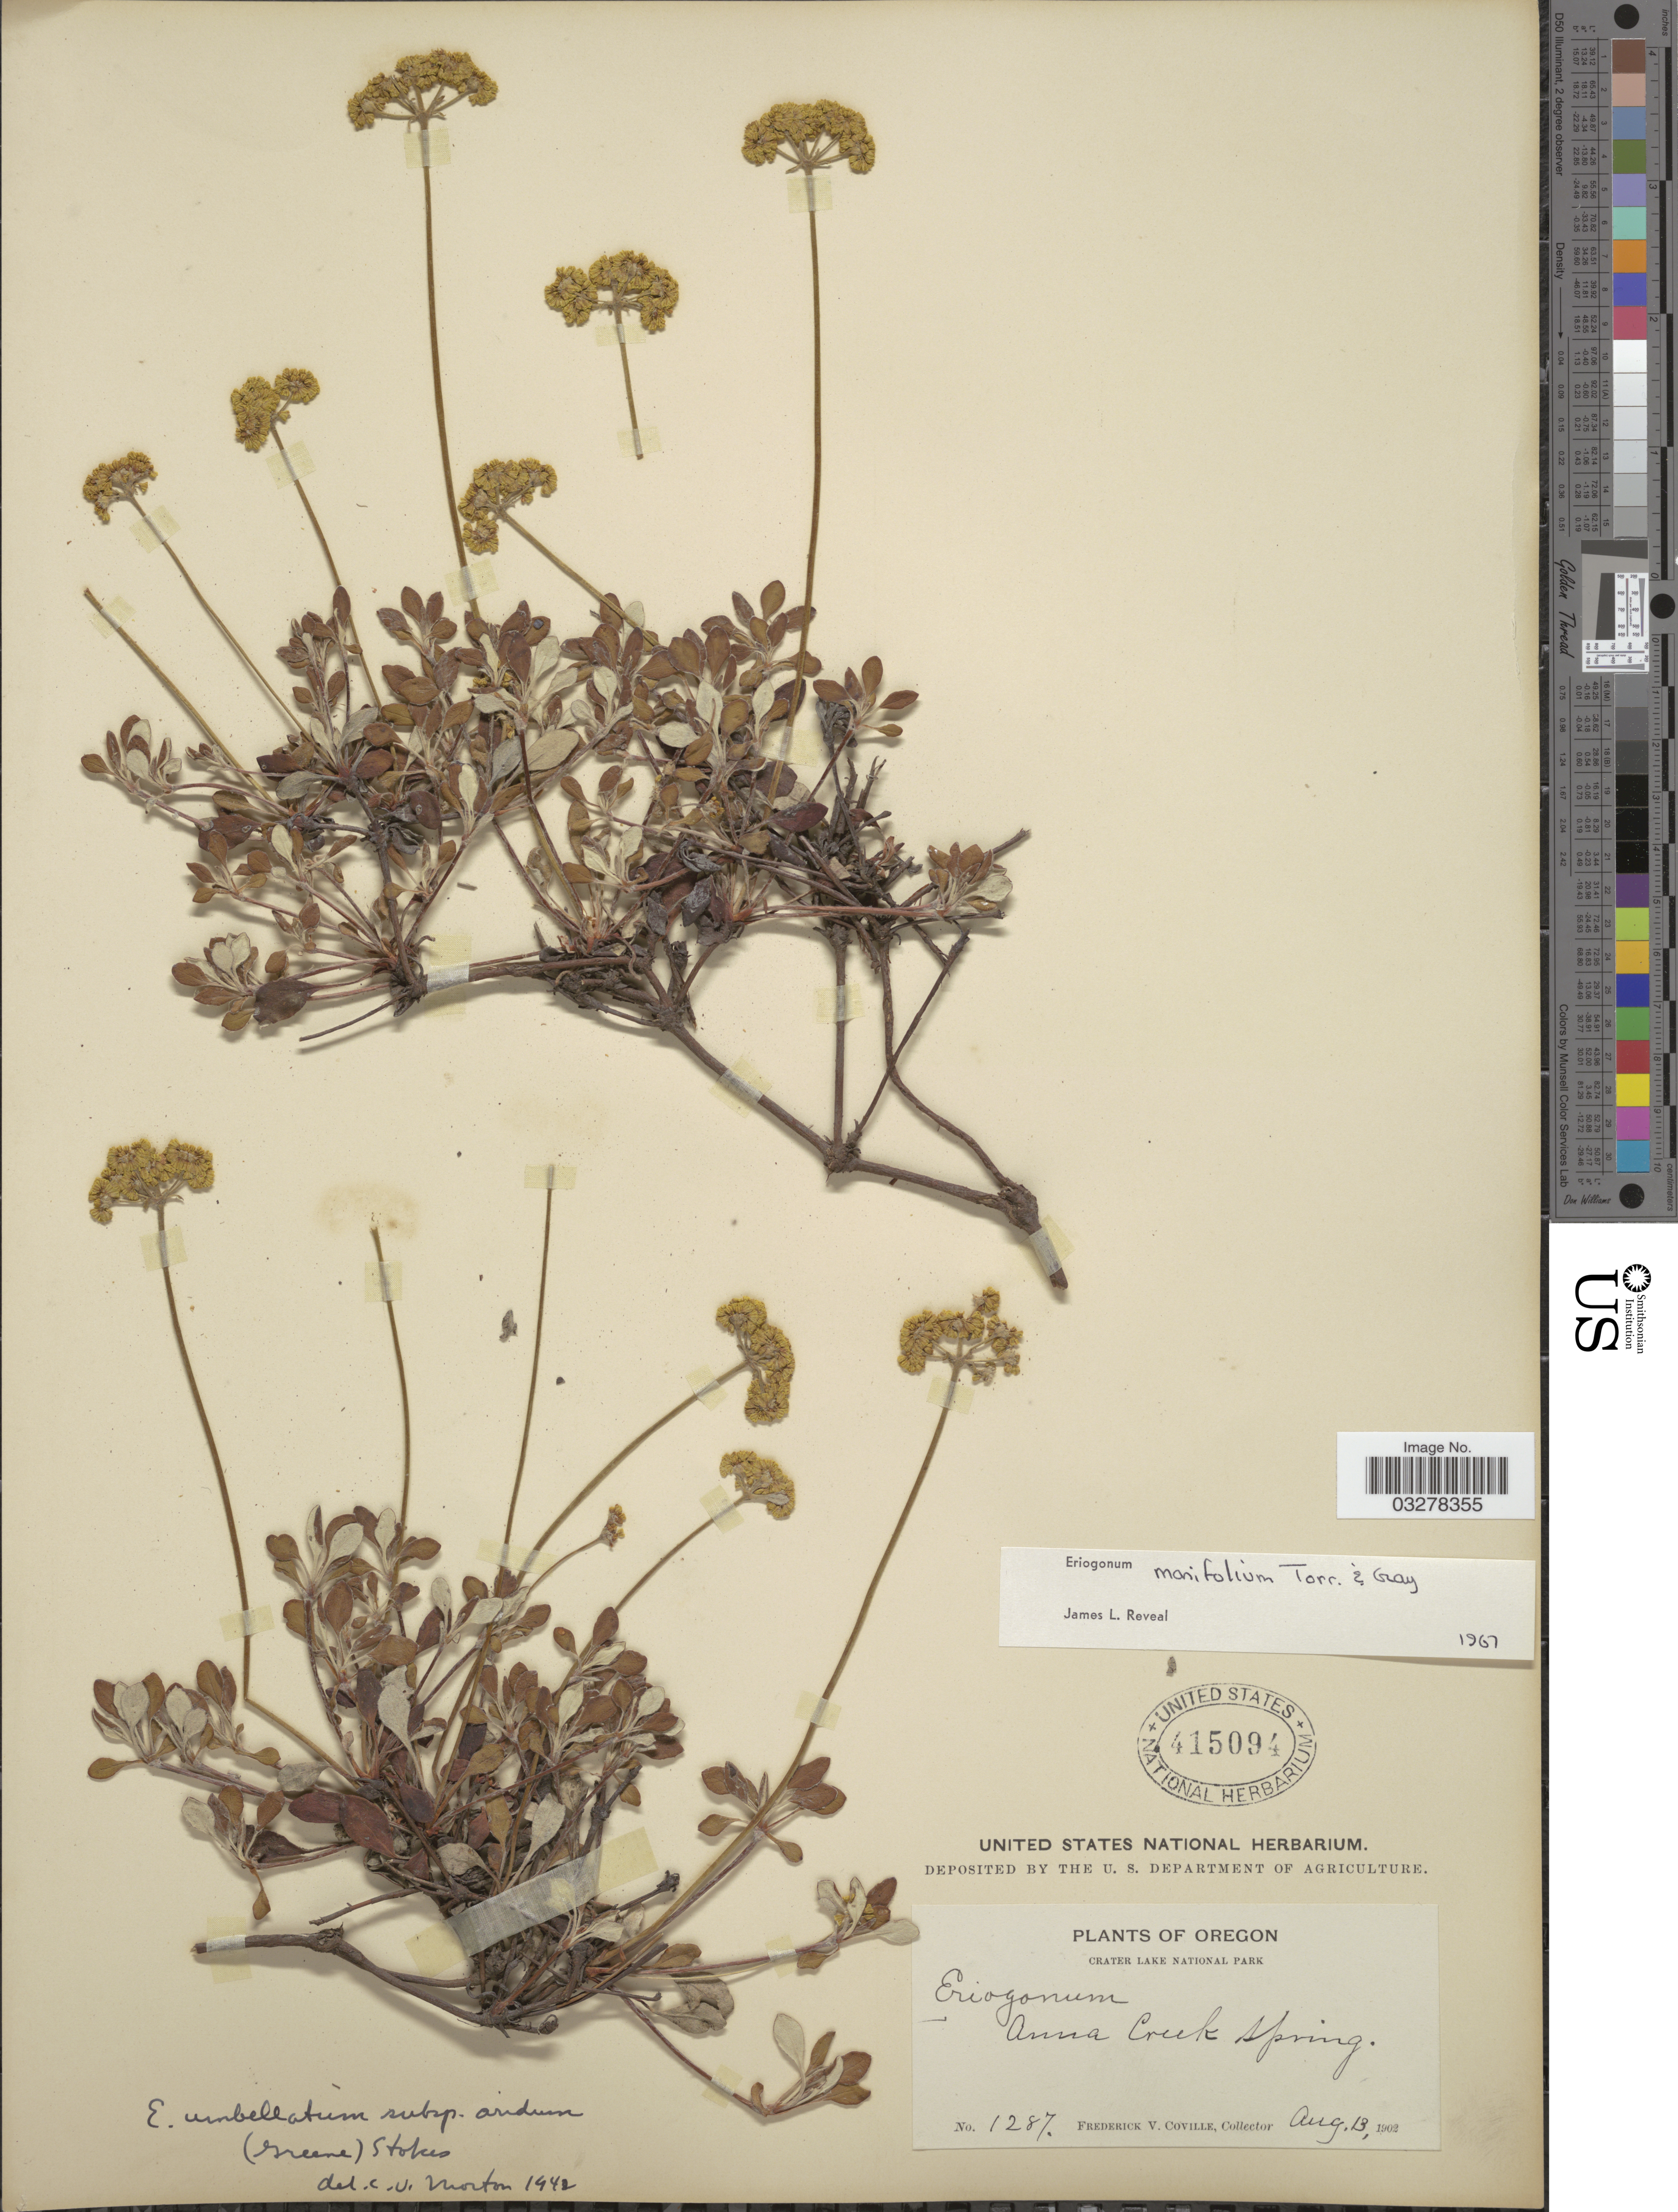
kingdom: Plantae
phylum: Tracheophyta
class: Magnoliopsida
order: Caryophyllales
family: Polygonaceae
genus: Eriogonum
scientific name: Eriogonum marifolium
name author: Torr. & A. Gray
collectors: F. V. Coville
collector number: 1287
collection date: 1902-08-13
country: United States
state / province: Oregon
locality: Crater Lake National Park. Anna Creek Spring.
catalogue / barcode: US 415094